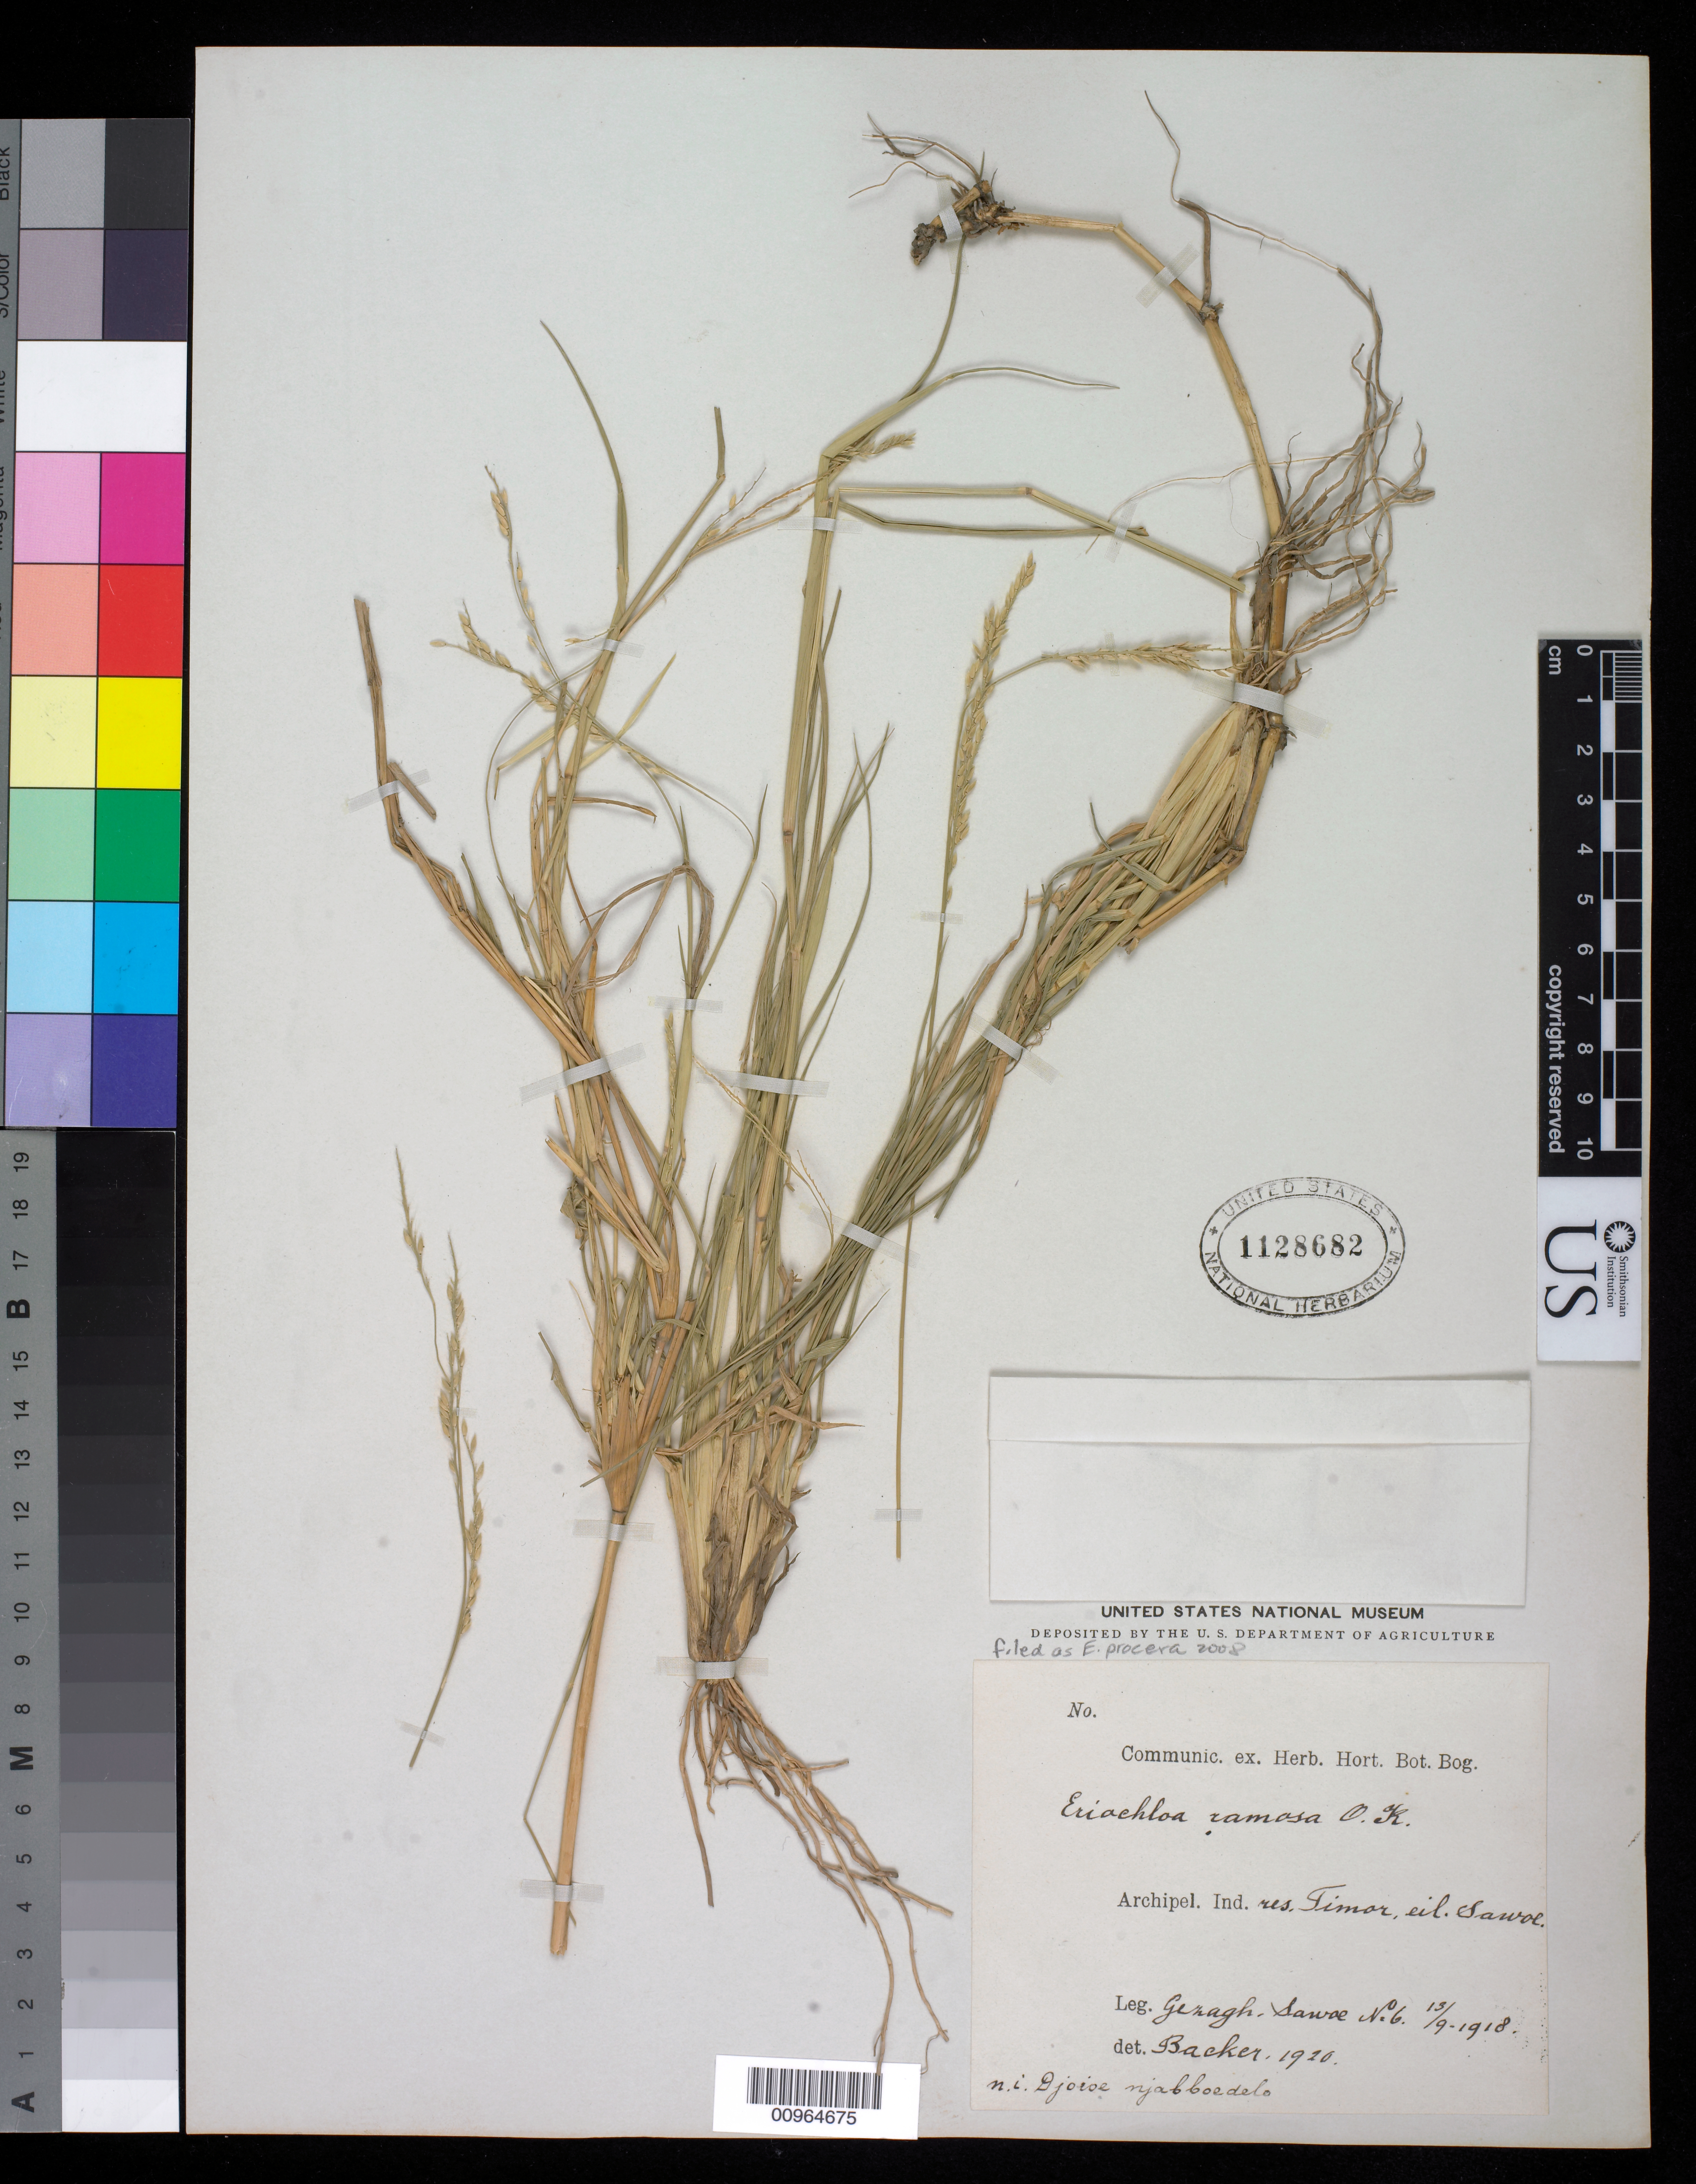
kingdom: Plantae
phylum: Tracheophyta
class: Liliopsida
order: Poales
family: Poaceae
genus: Eriochloa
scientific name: Eriochloa procera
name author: (Retz.) C.E. Hubb.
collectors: S. Genagh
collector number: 6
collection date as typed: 13 Sep 1918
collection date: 1918-09-13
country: Indonesia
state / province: Java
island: Java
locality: res. Timor, eil. Sawoe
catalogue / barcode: US 1128682